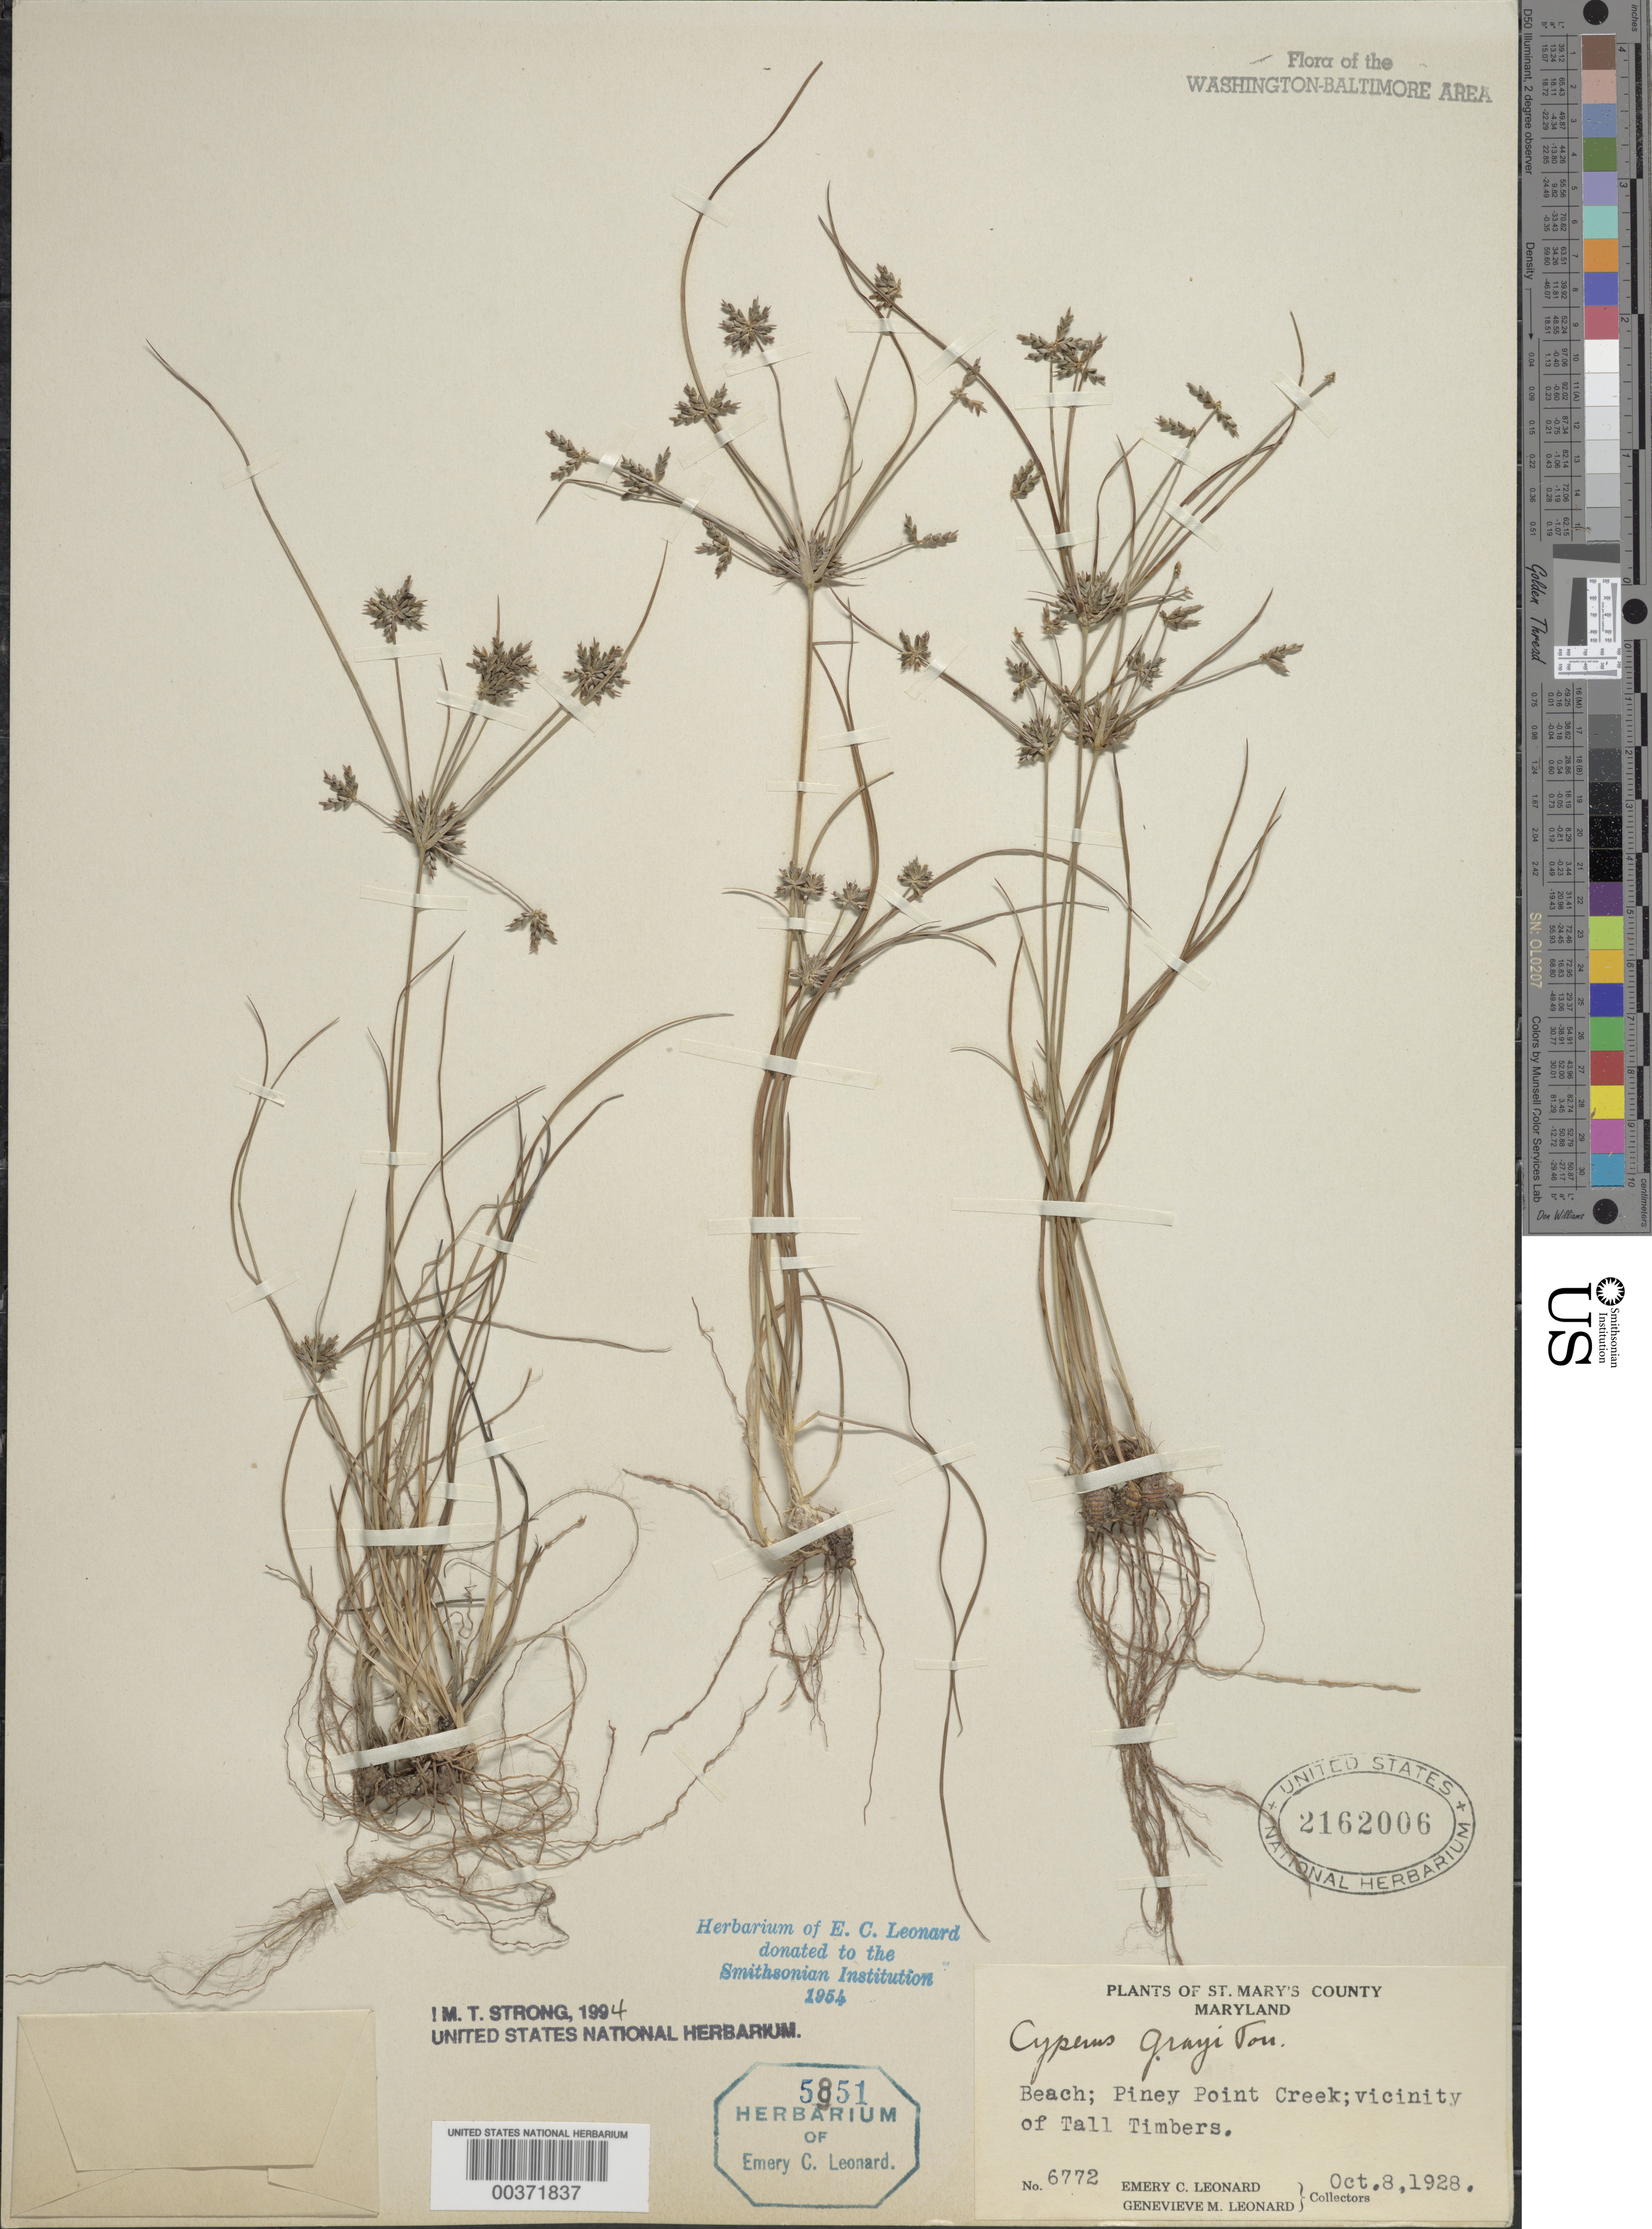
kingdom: Plantae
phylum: Tracheophyta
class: Liliopsida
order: Poales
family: Cyperaceae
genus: Cyperus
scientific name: Cyperus grayi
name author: Torr.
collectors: E. C. Leonard & G. M. Leonard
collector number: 6772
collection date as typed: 08 Oct 1928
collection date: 1928-10-08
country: United States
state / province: Maryland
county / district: St. Mary's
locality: Piney Point Creek Tall Timbers vicinity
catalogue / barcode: US 2162006